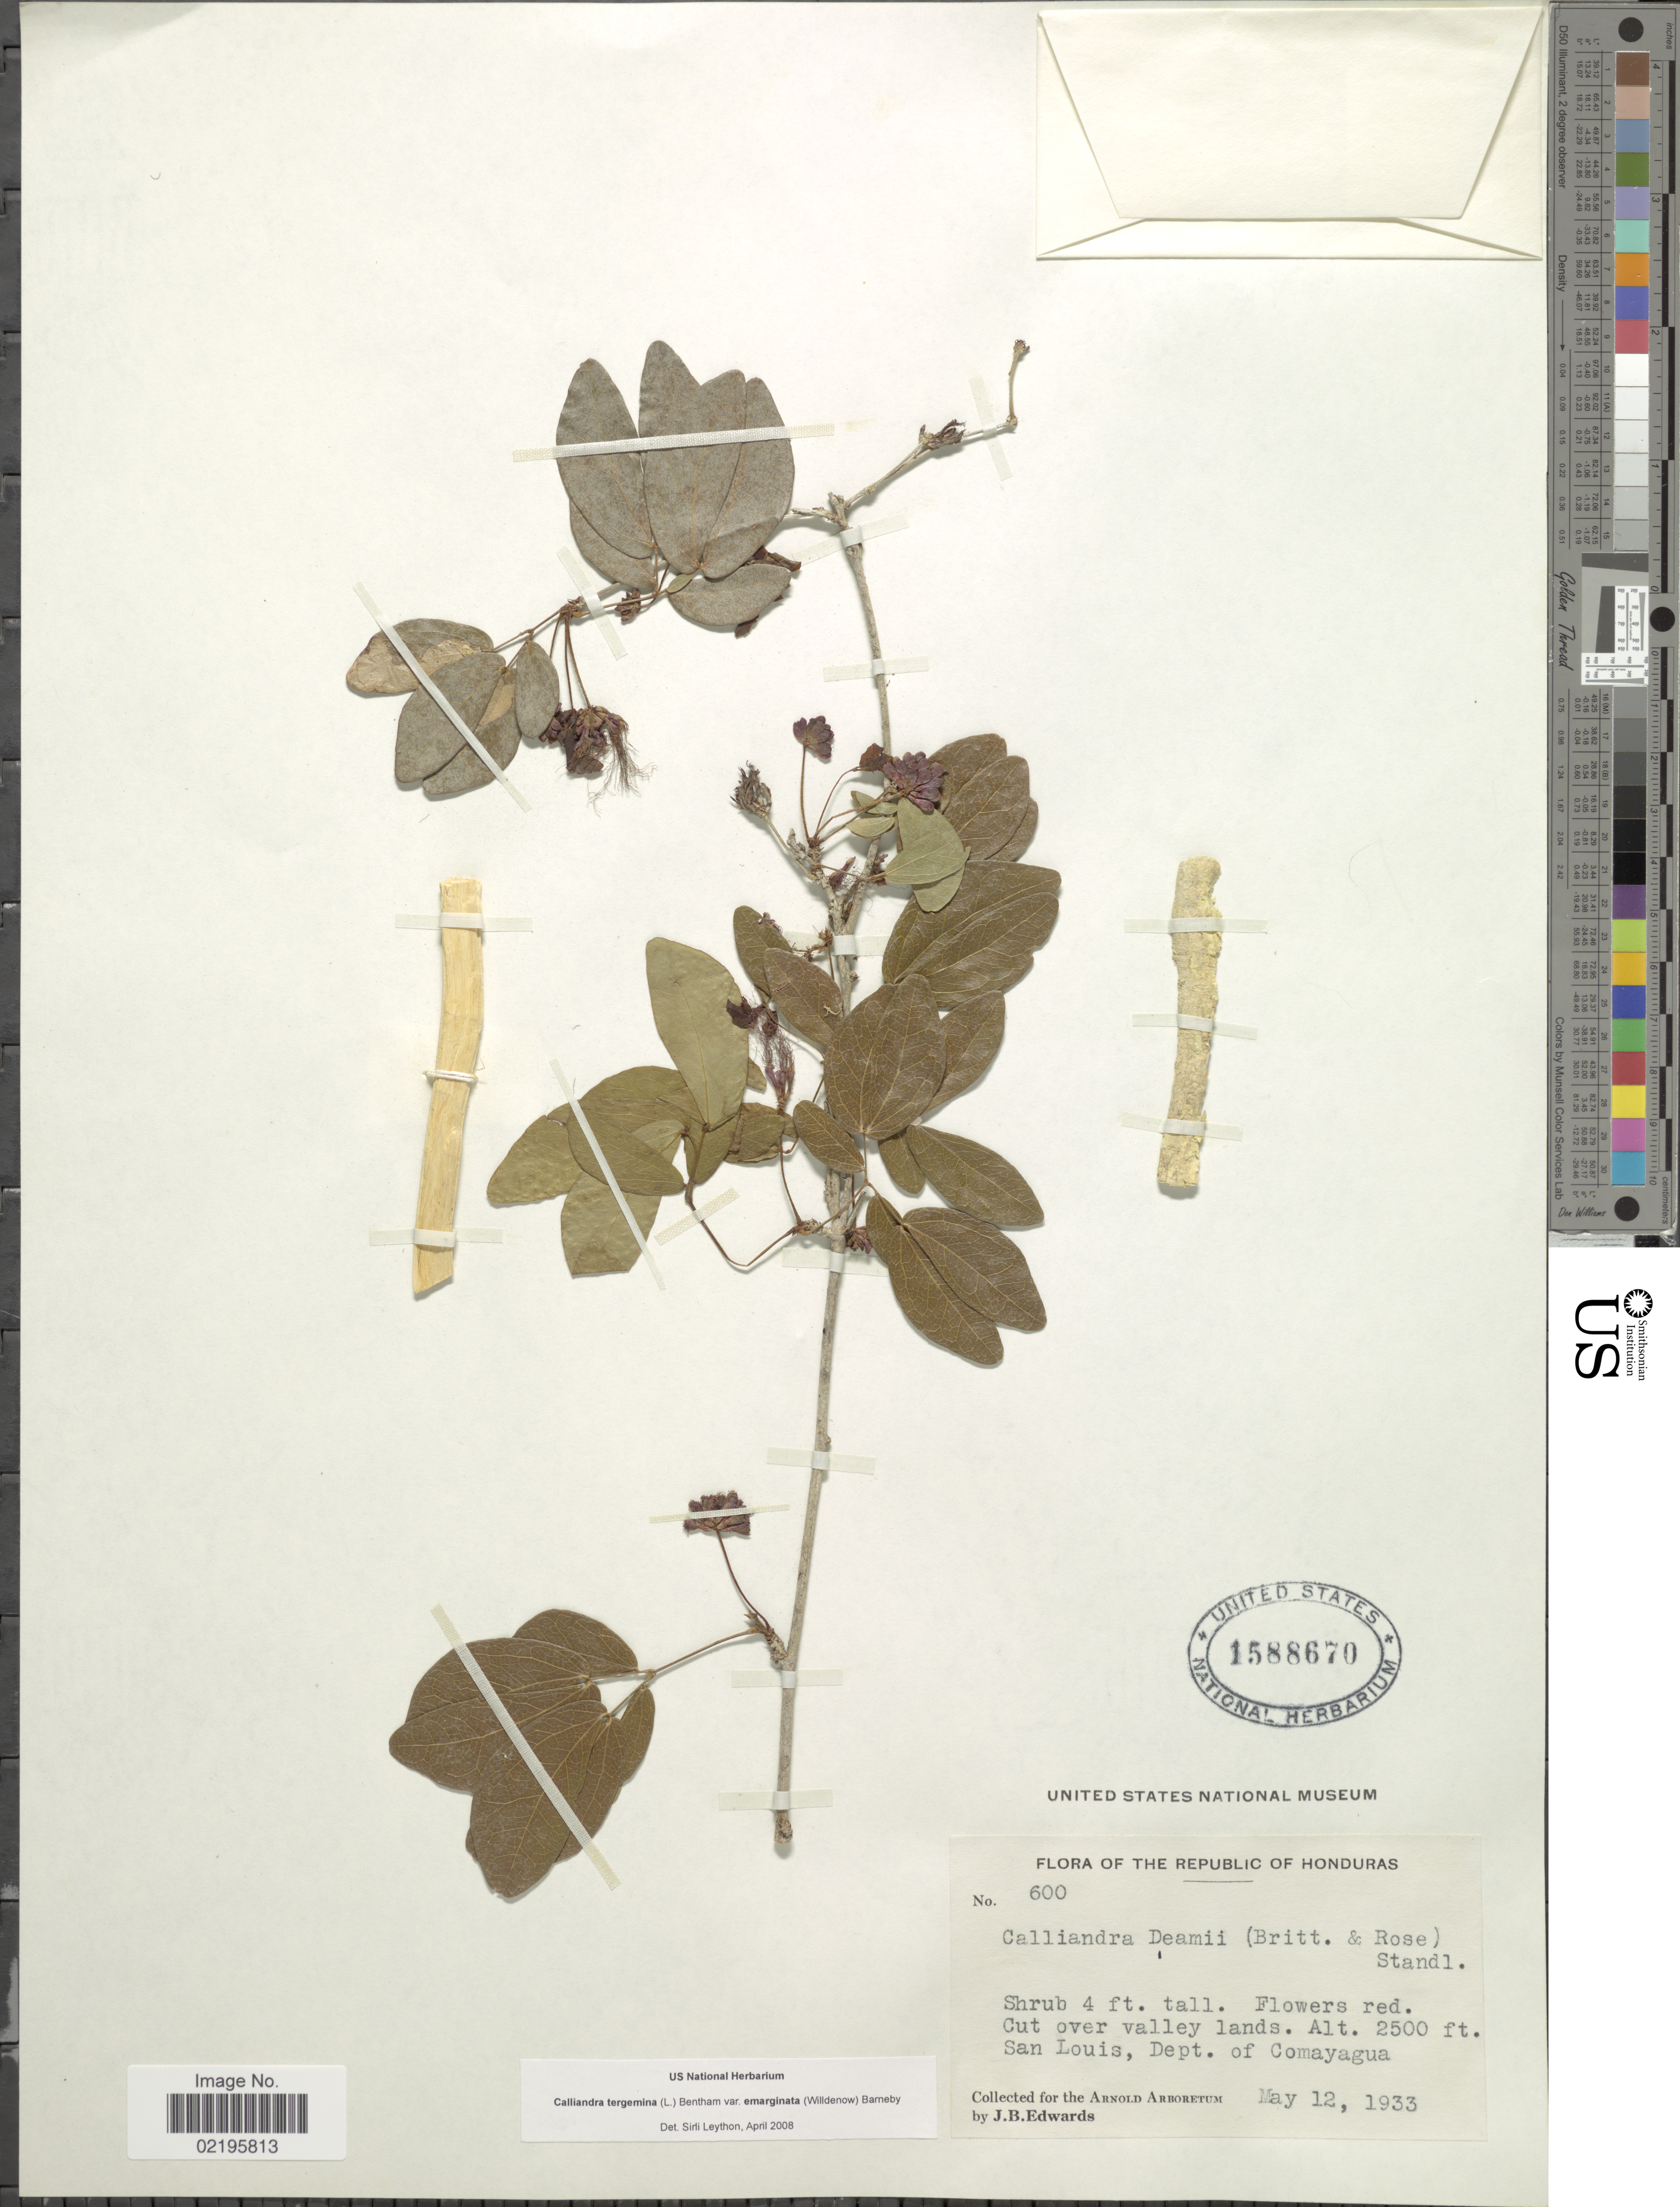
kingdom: Plantae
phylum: Tracheophyta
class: Magnoliopsida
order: Fabales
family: Fabaceae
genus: Calliandra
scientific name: Calliandra tergemina var. emarginata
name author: (Willd.) Barneby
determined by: Leython, S.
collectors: J. B. Edwards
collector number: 600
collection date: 1933-05-12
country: Honduras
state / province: Comayagua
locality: San Louis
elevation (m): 762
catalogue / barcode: US 1588670